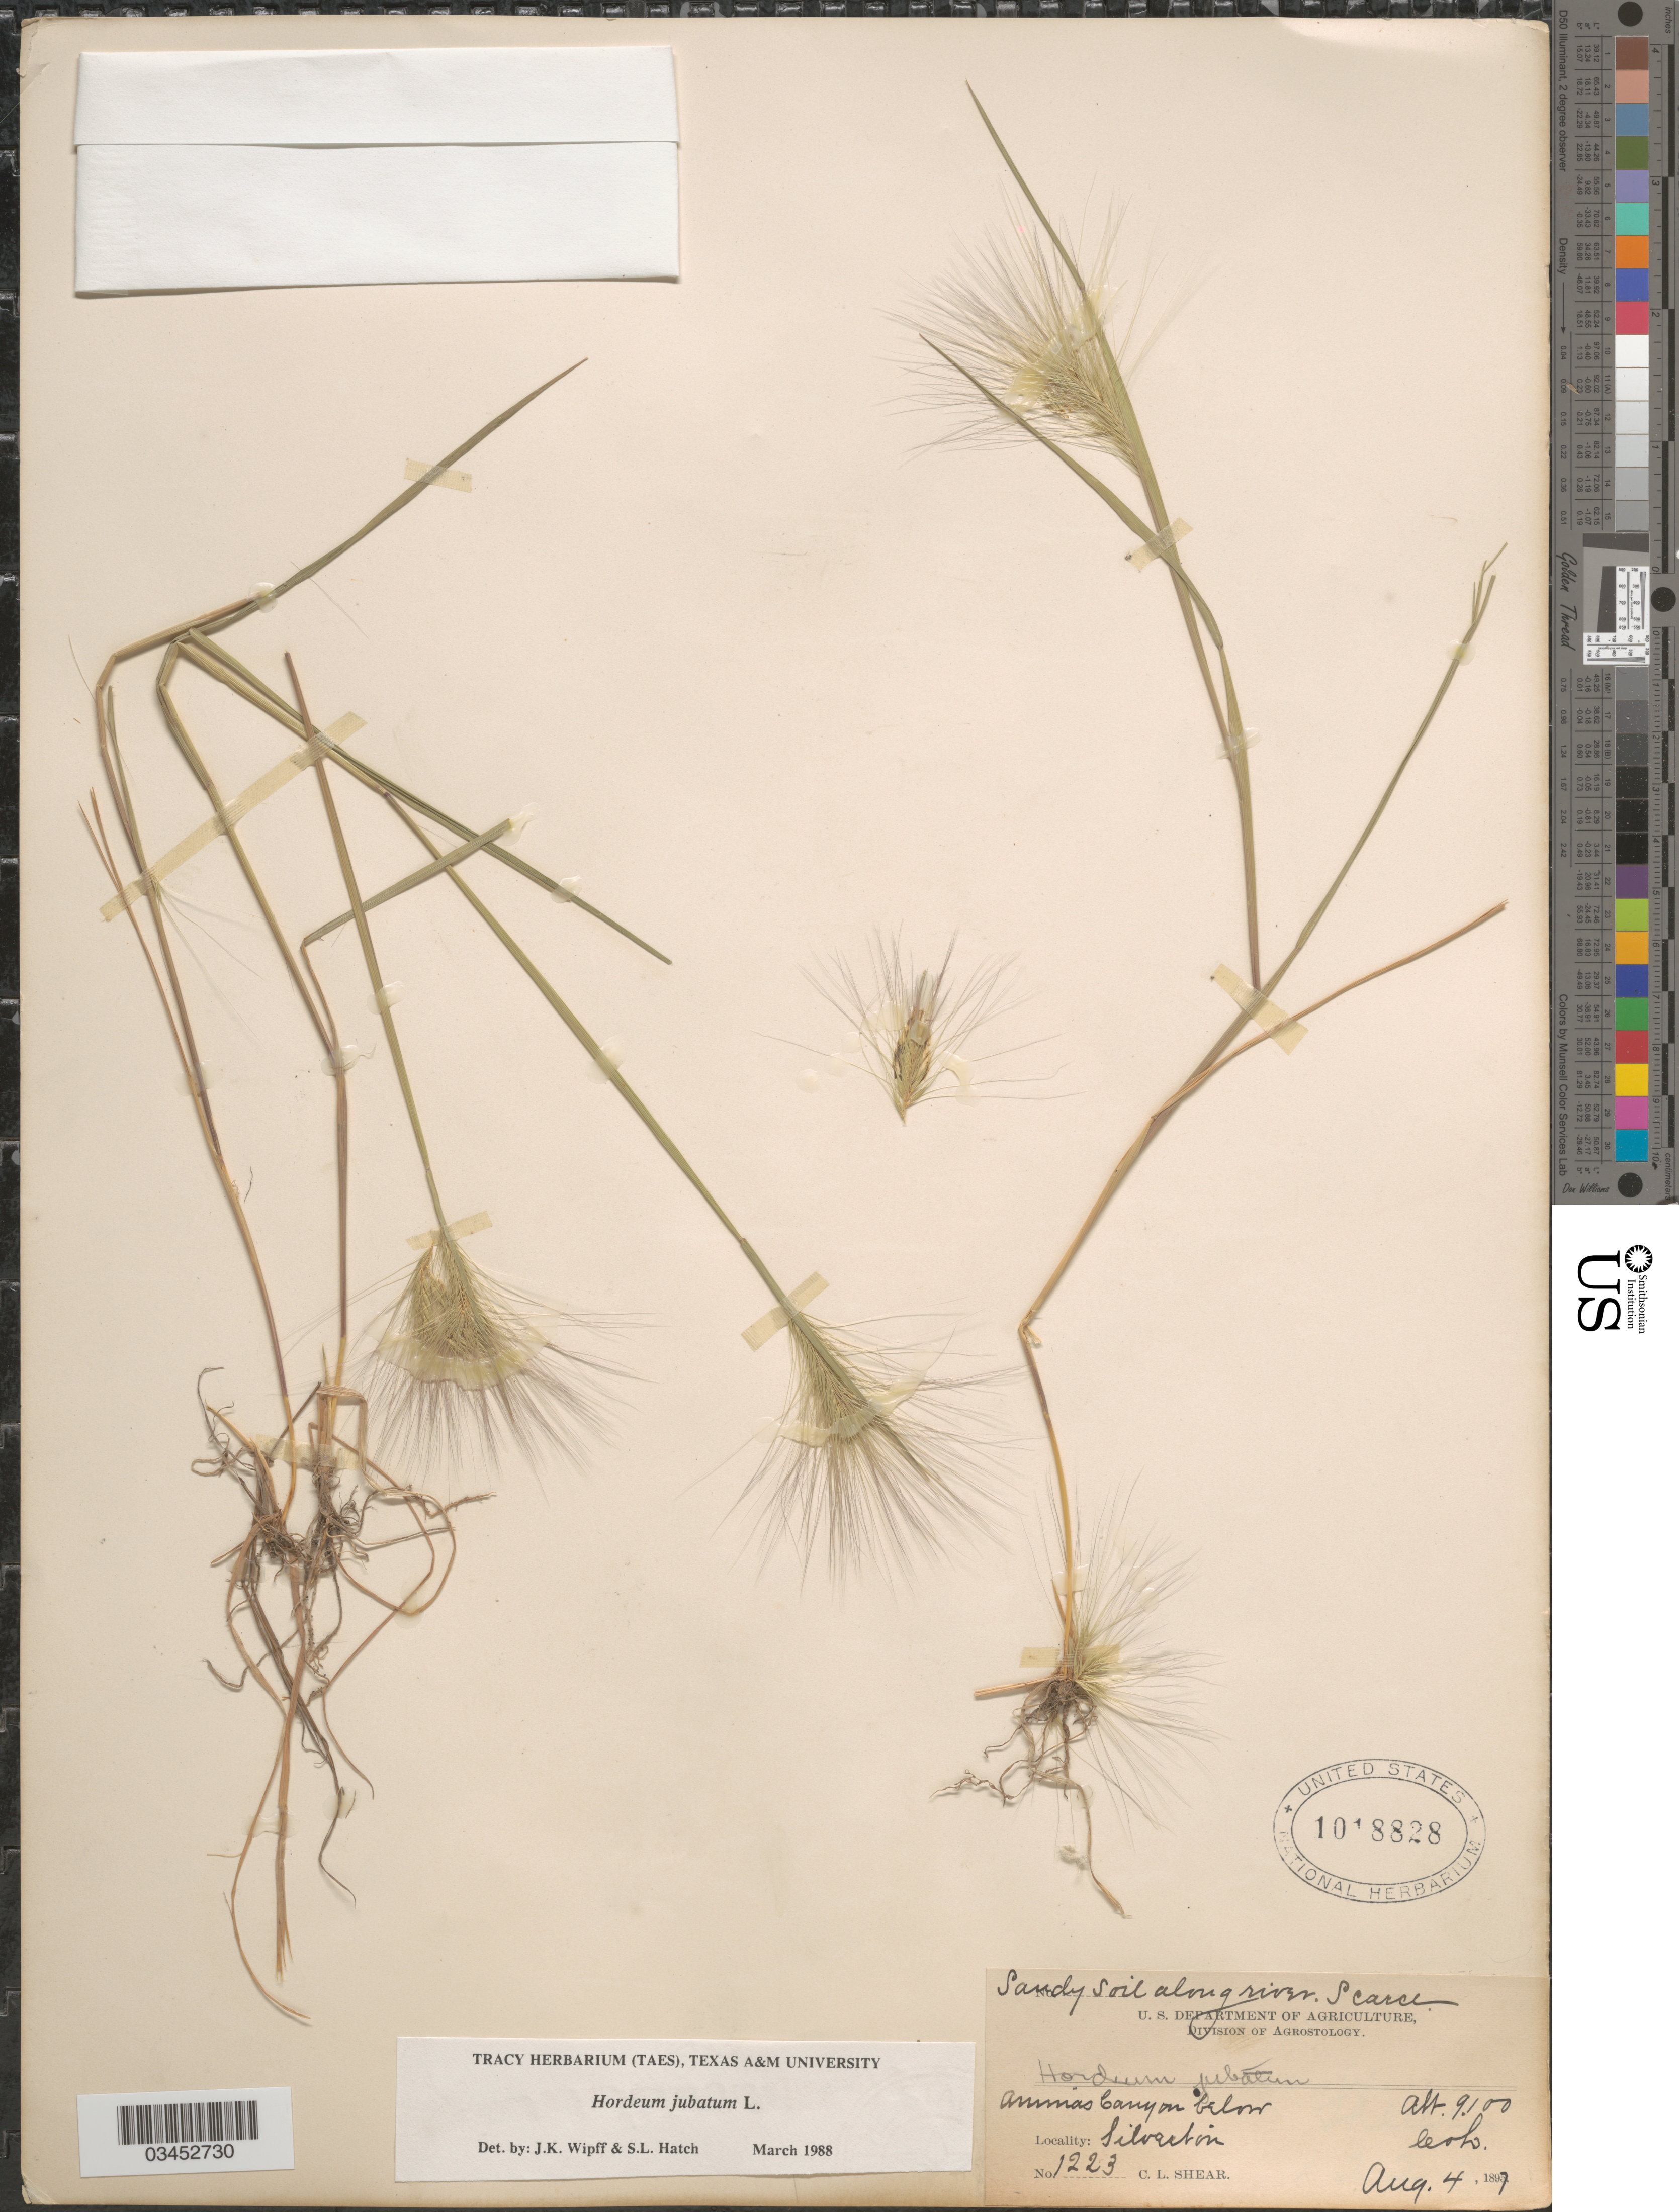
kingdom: Plantae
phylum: Tracheophyta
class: Liliopsida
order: Poales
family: Poaceae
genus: Hordeum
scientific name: Hordeum jubatum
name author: L.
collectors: C. L. Shear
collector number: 1223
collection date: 1897-08-04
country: United States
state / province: Colorado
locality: Sandy Soil along river. Animas Canyon below Silverton.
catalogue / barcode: US 1018828